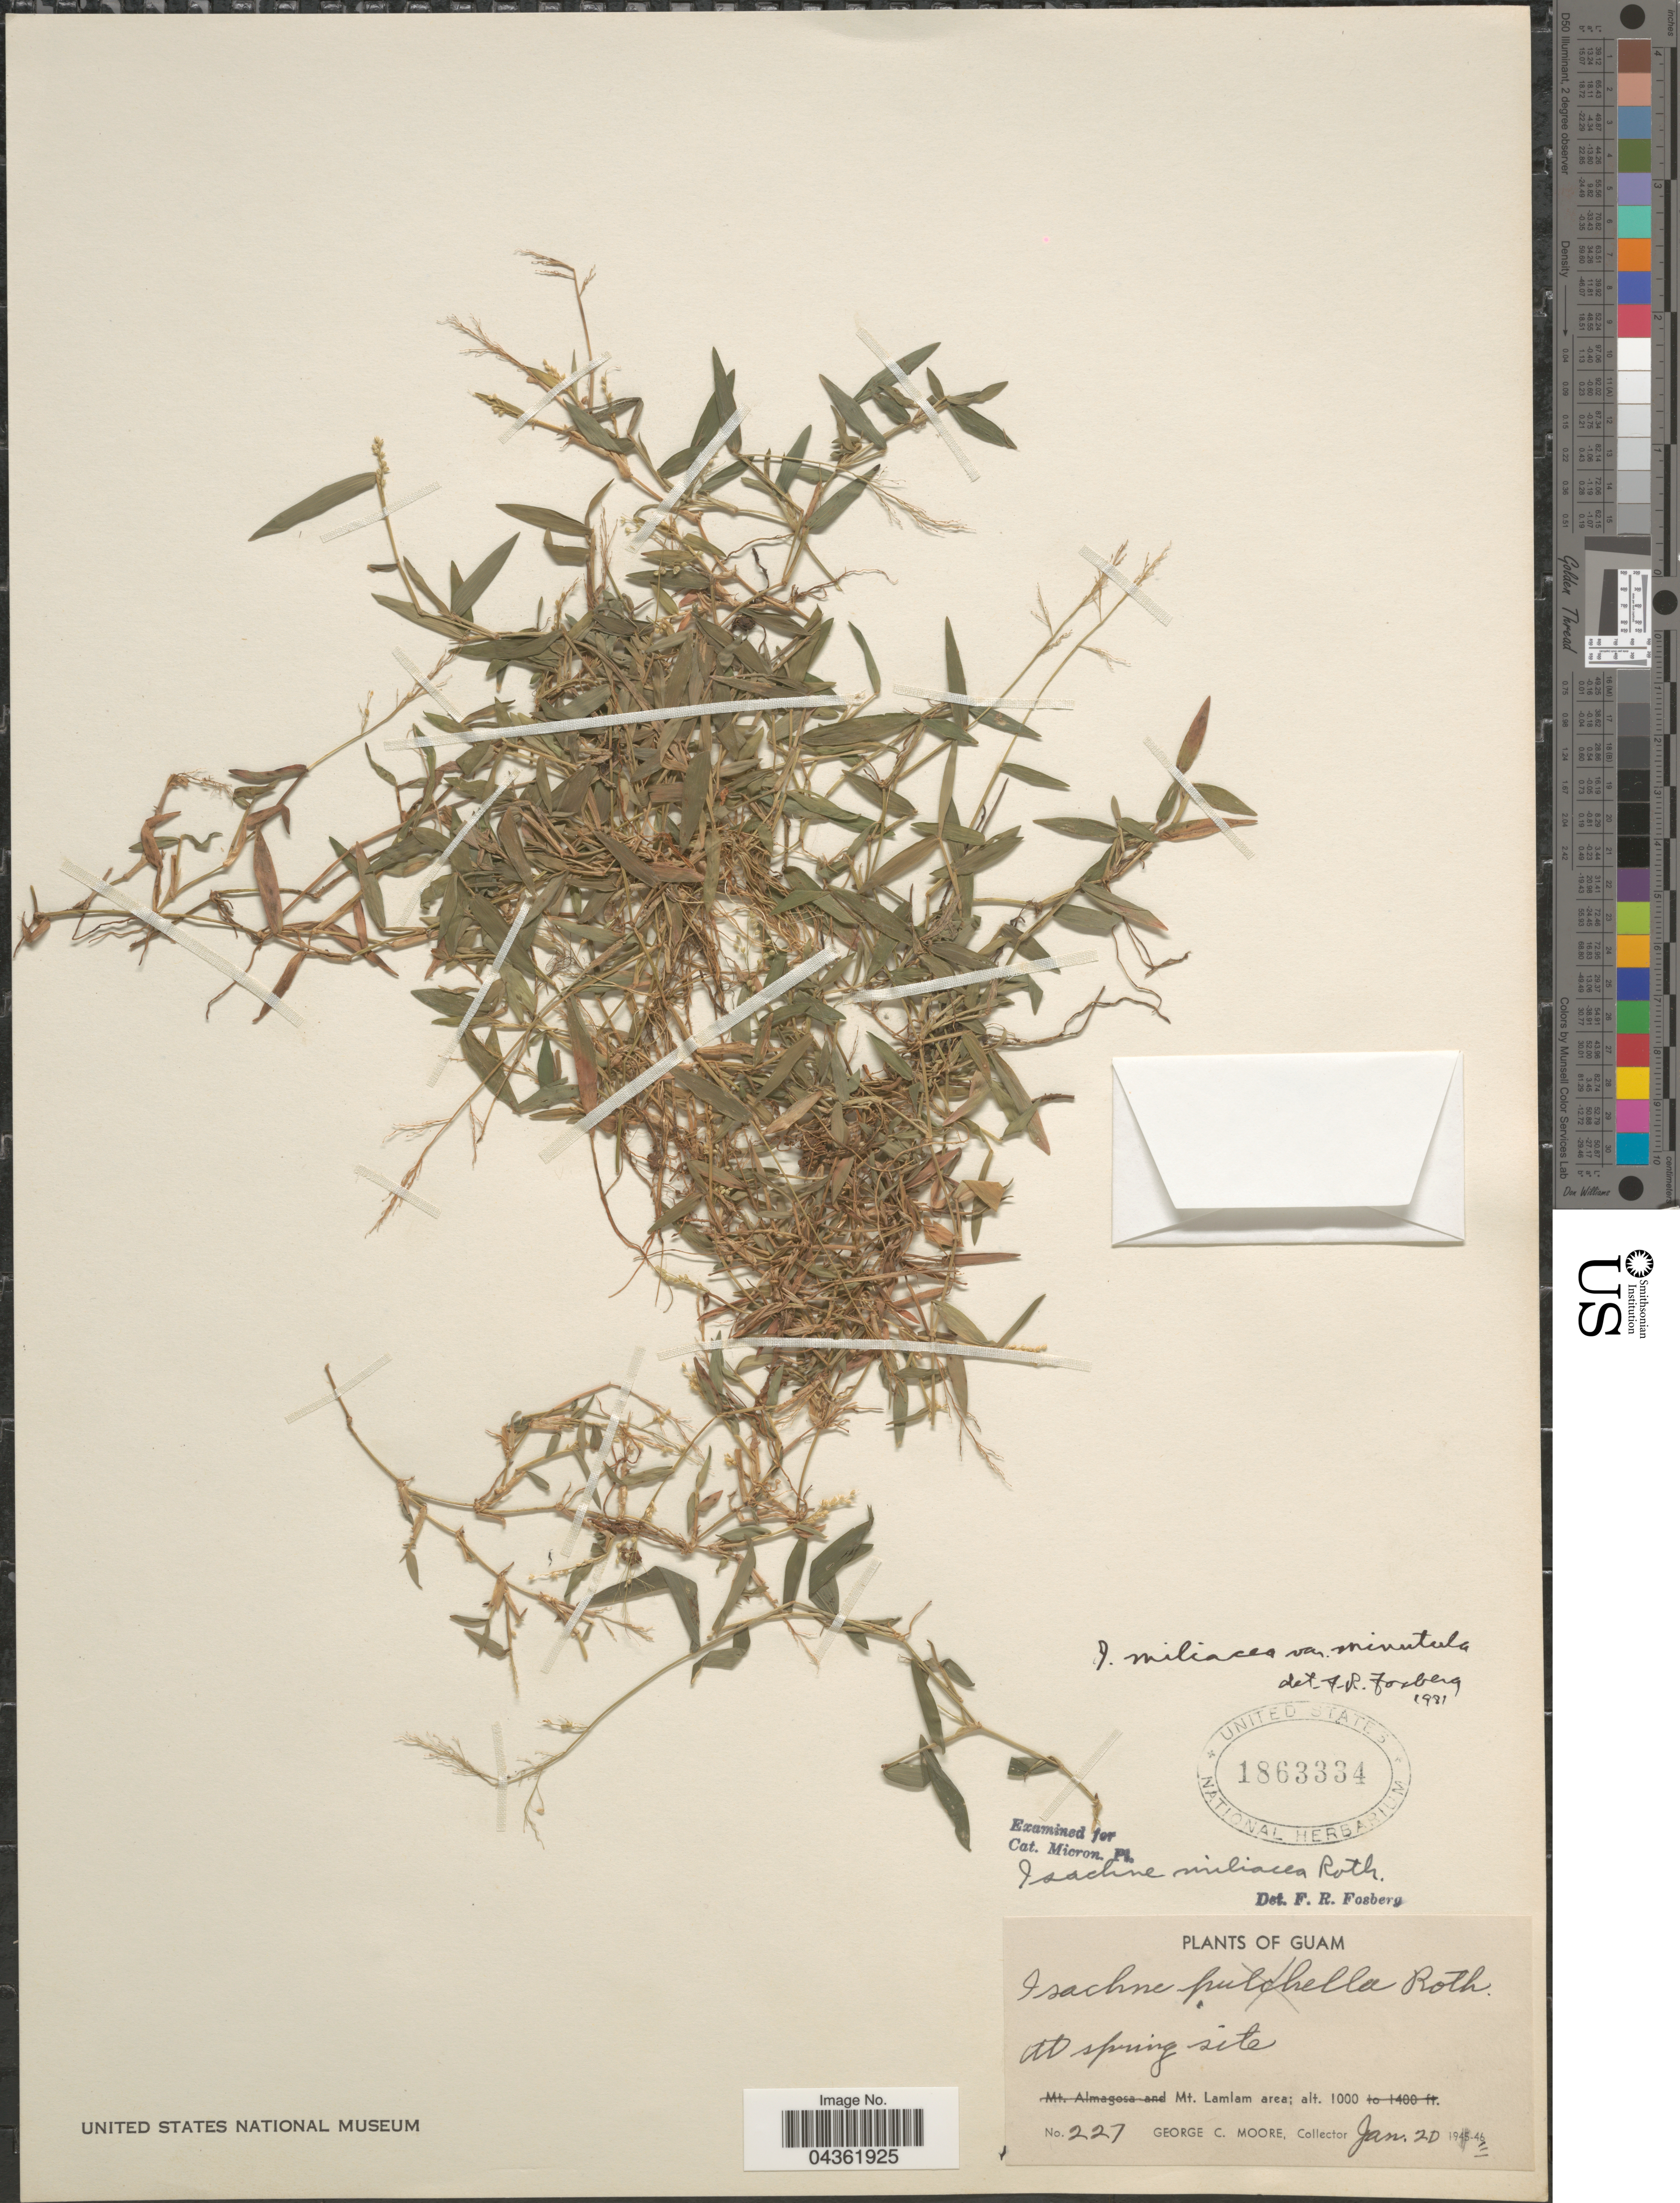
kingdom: Plantae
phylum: Tracheophyta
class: Liliopsida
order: Poales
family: Poaceae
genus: Isachne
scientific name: Isachne minutula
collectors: G. C. Moore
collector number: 227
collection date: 1945-01-20/1946-01-20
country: Guam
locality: At spring site. Mt. Lamlam area.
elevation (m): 305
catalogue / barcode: US 1863334